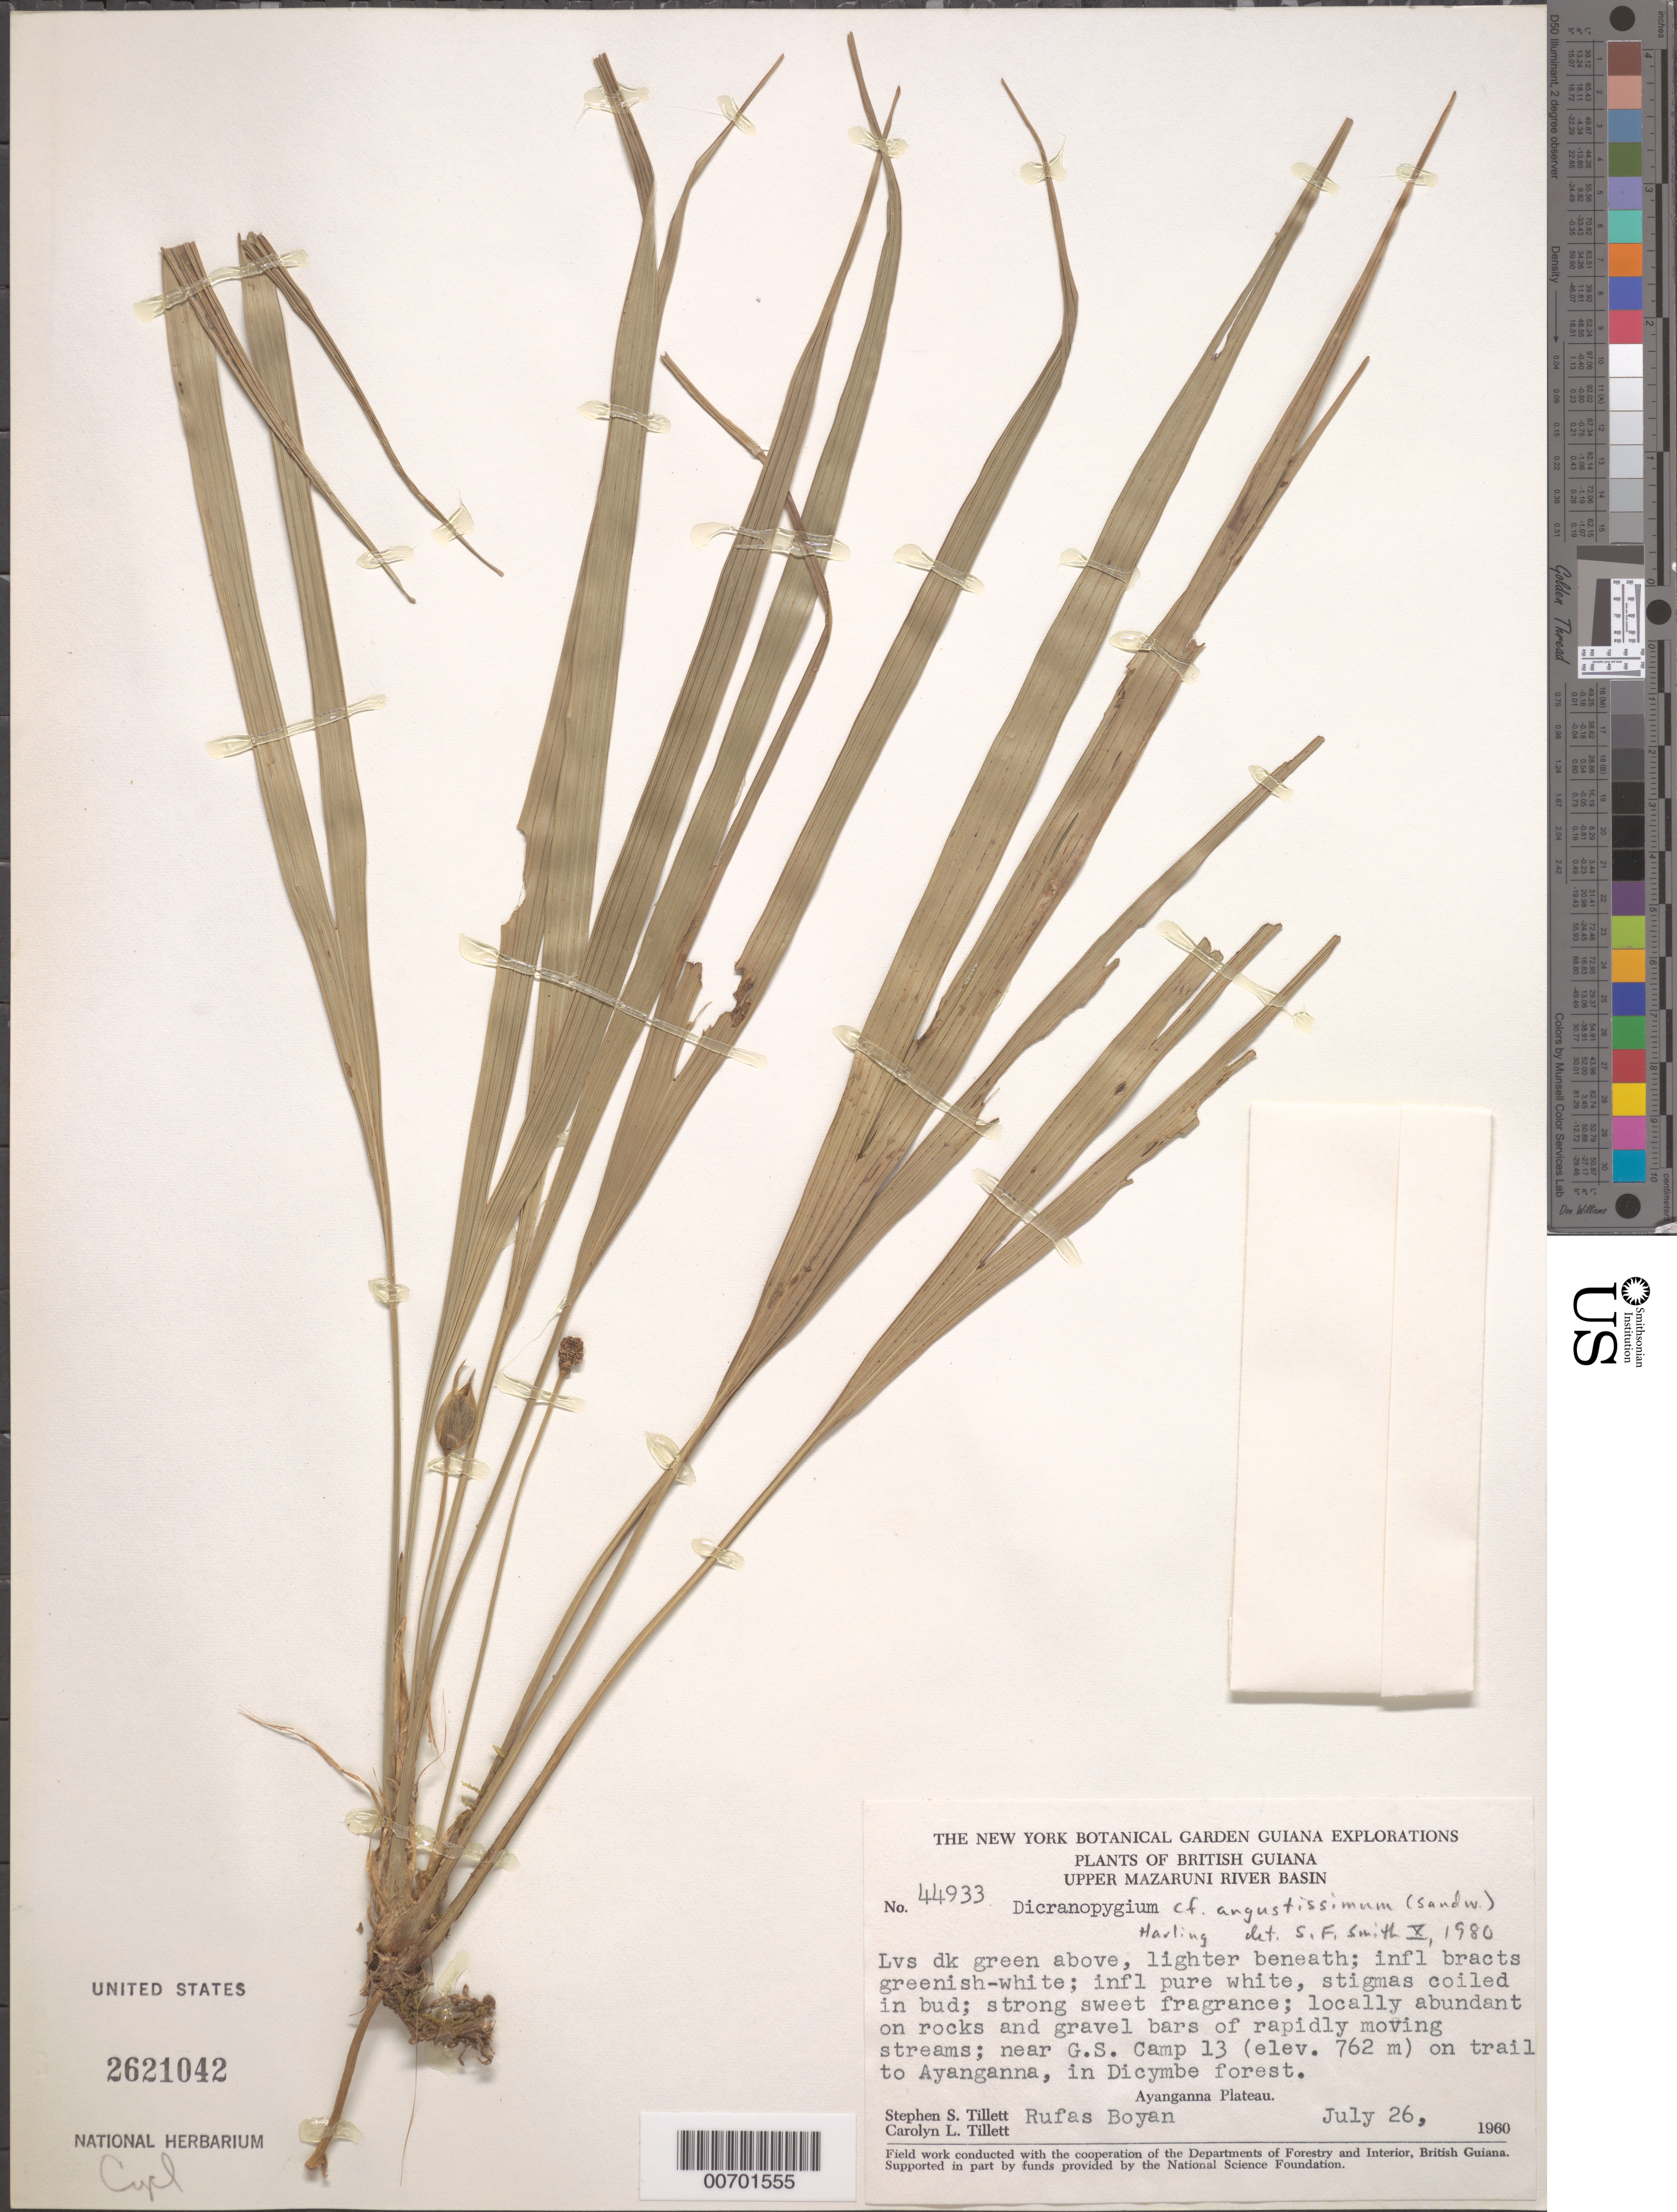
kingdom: Plantae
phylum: Tracheophyta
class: Liliopsida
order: Pandanales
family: Cyclanthaceae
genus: Dicranopygium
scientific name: Dicranopygium angustissimum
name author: (Sandwith) Harling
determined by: Smith, Stephen F., (US), NMNH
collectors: S. S. Tillett, C. L. Tillett & R. Boyan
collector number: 44933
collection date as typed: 26-Jul-60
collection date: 1960-07-26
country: Guyana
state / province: Cuyuni-Mazaruni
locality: Mt. Ayanganna, trail to; near G.S. camp 13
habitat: Rocks & gravel bars of rapidly moving streams; Dicymbe Forest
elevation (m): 762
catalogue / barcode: US 2621042